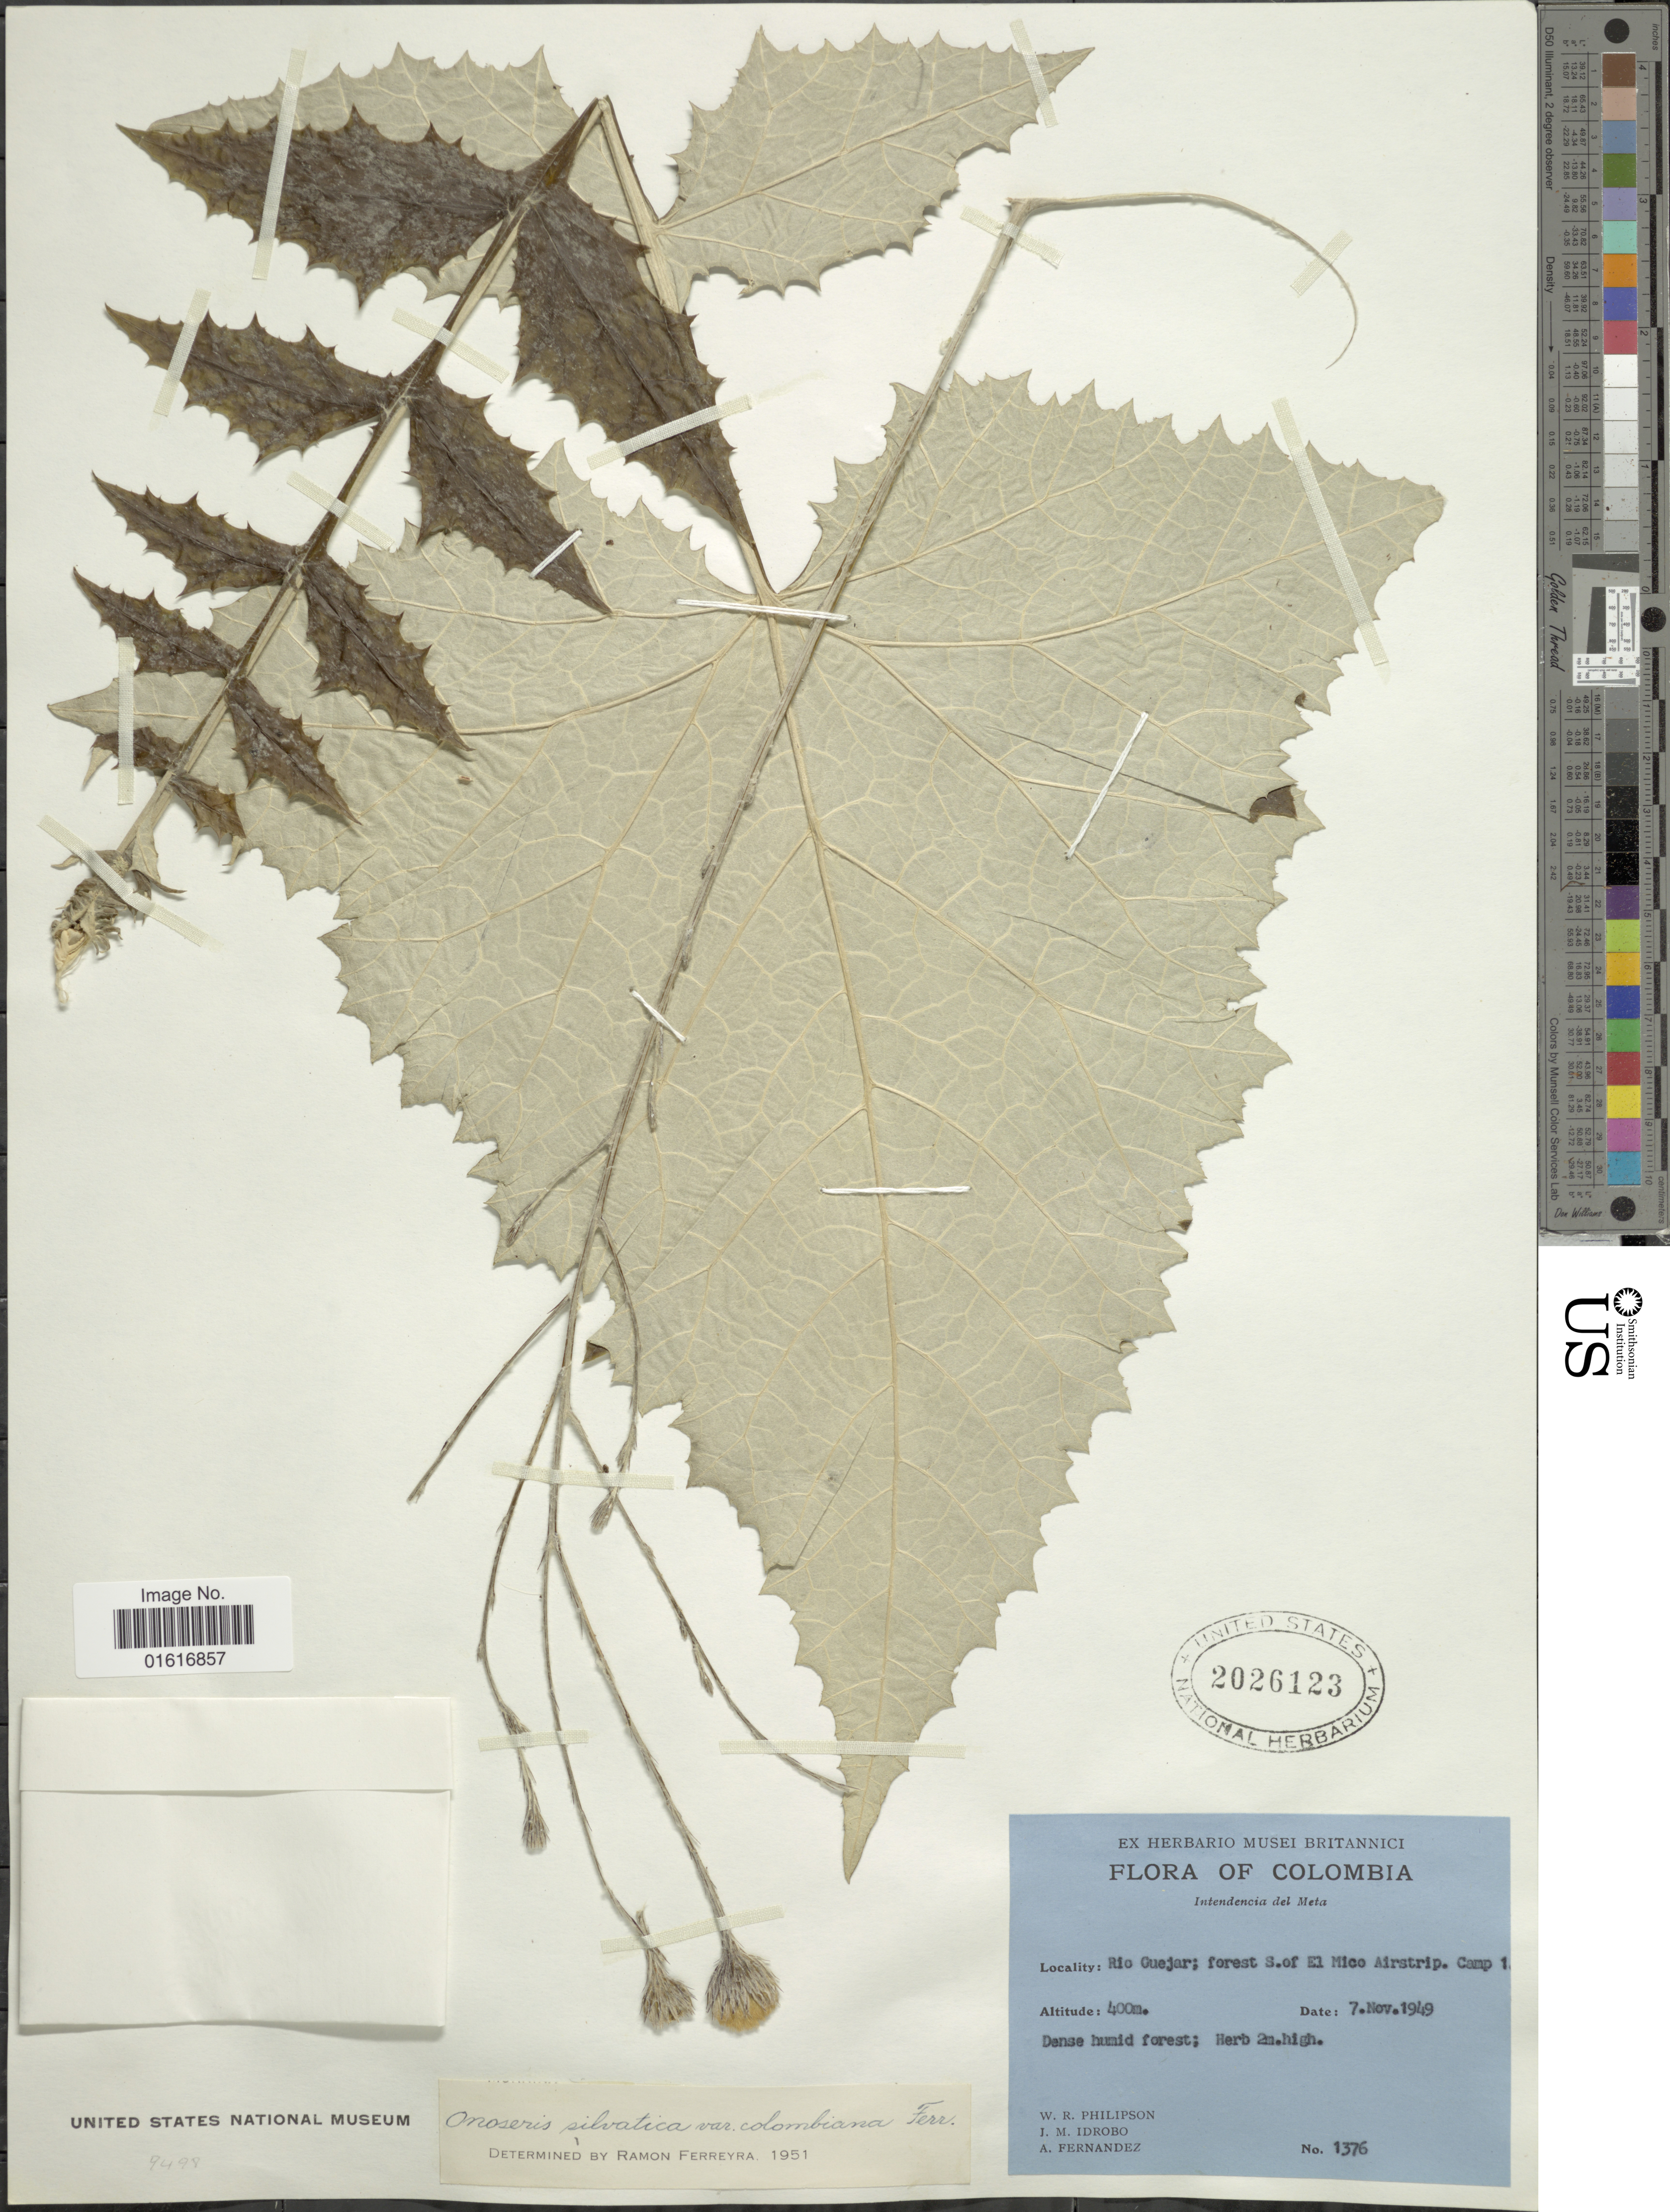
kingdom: Plantae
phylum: Tracheophyta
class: Magnoliopsida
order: Asterales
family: Asteraceae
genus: Onoseris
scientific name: Onoseris silvatica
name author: Greenm.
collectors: W. R. Philipson, J. M. Idrobo & A. Fernandez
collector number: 1376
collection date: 1949-11-07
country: Colombia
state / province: Meta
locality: Rio Guejar; forest S of El Mico Airstrop. Camp 1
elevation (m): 400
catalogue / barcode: US 2026123